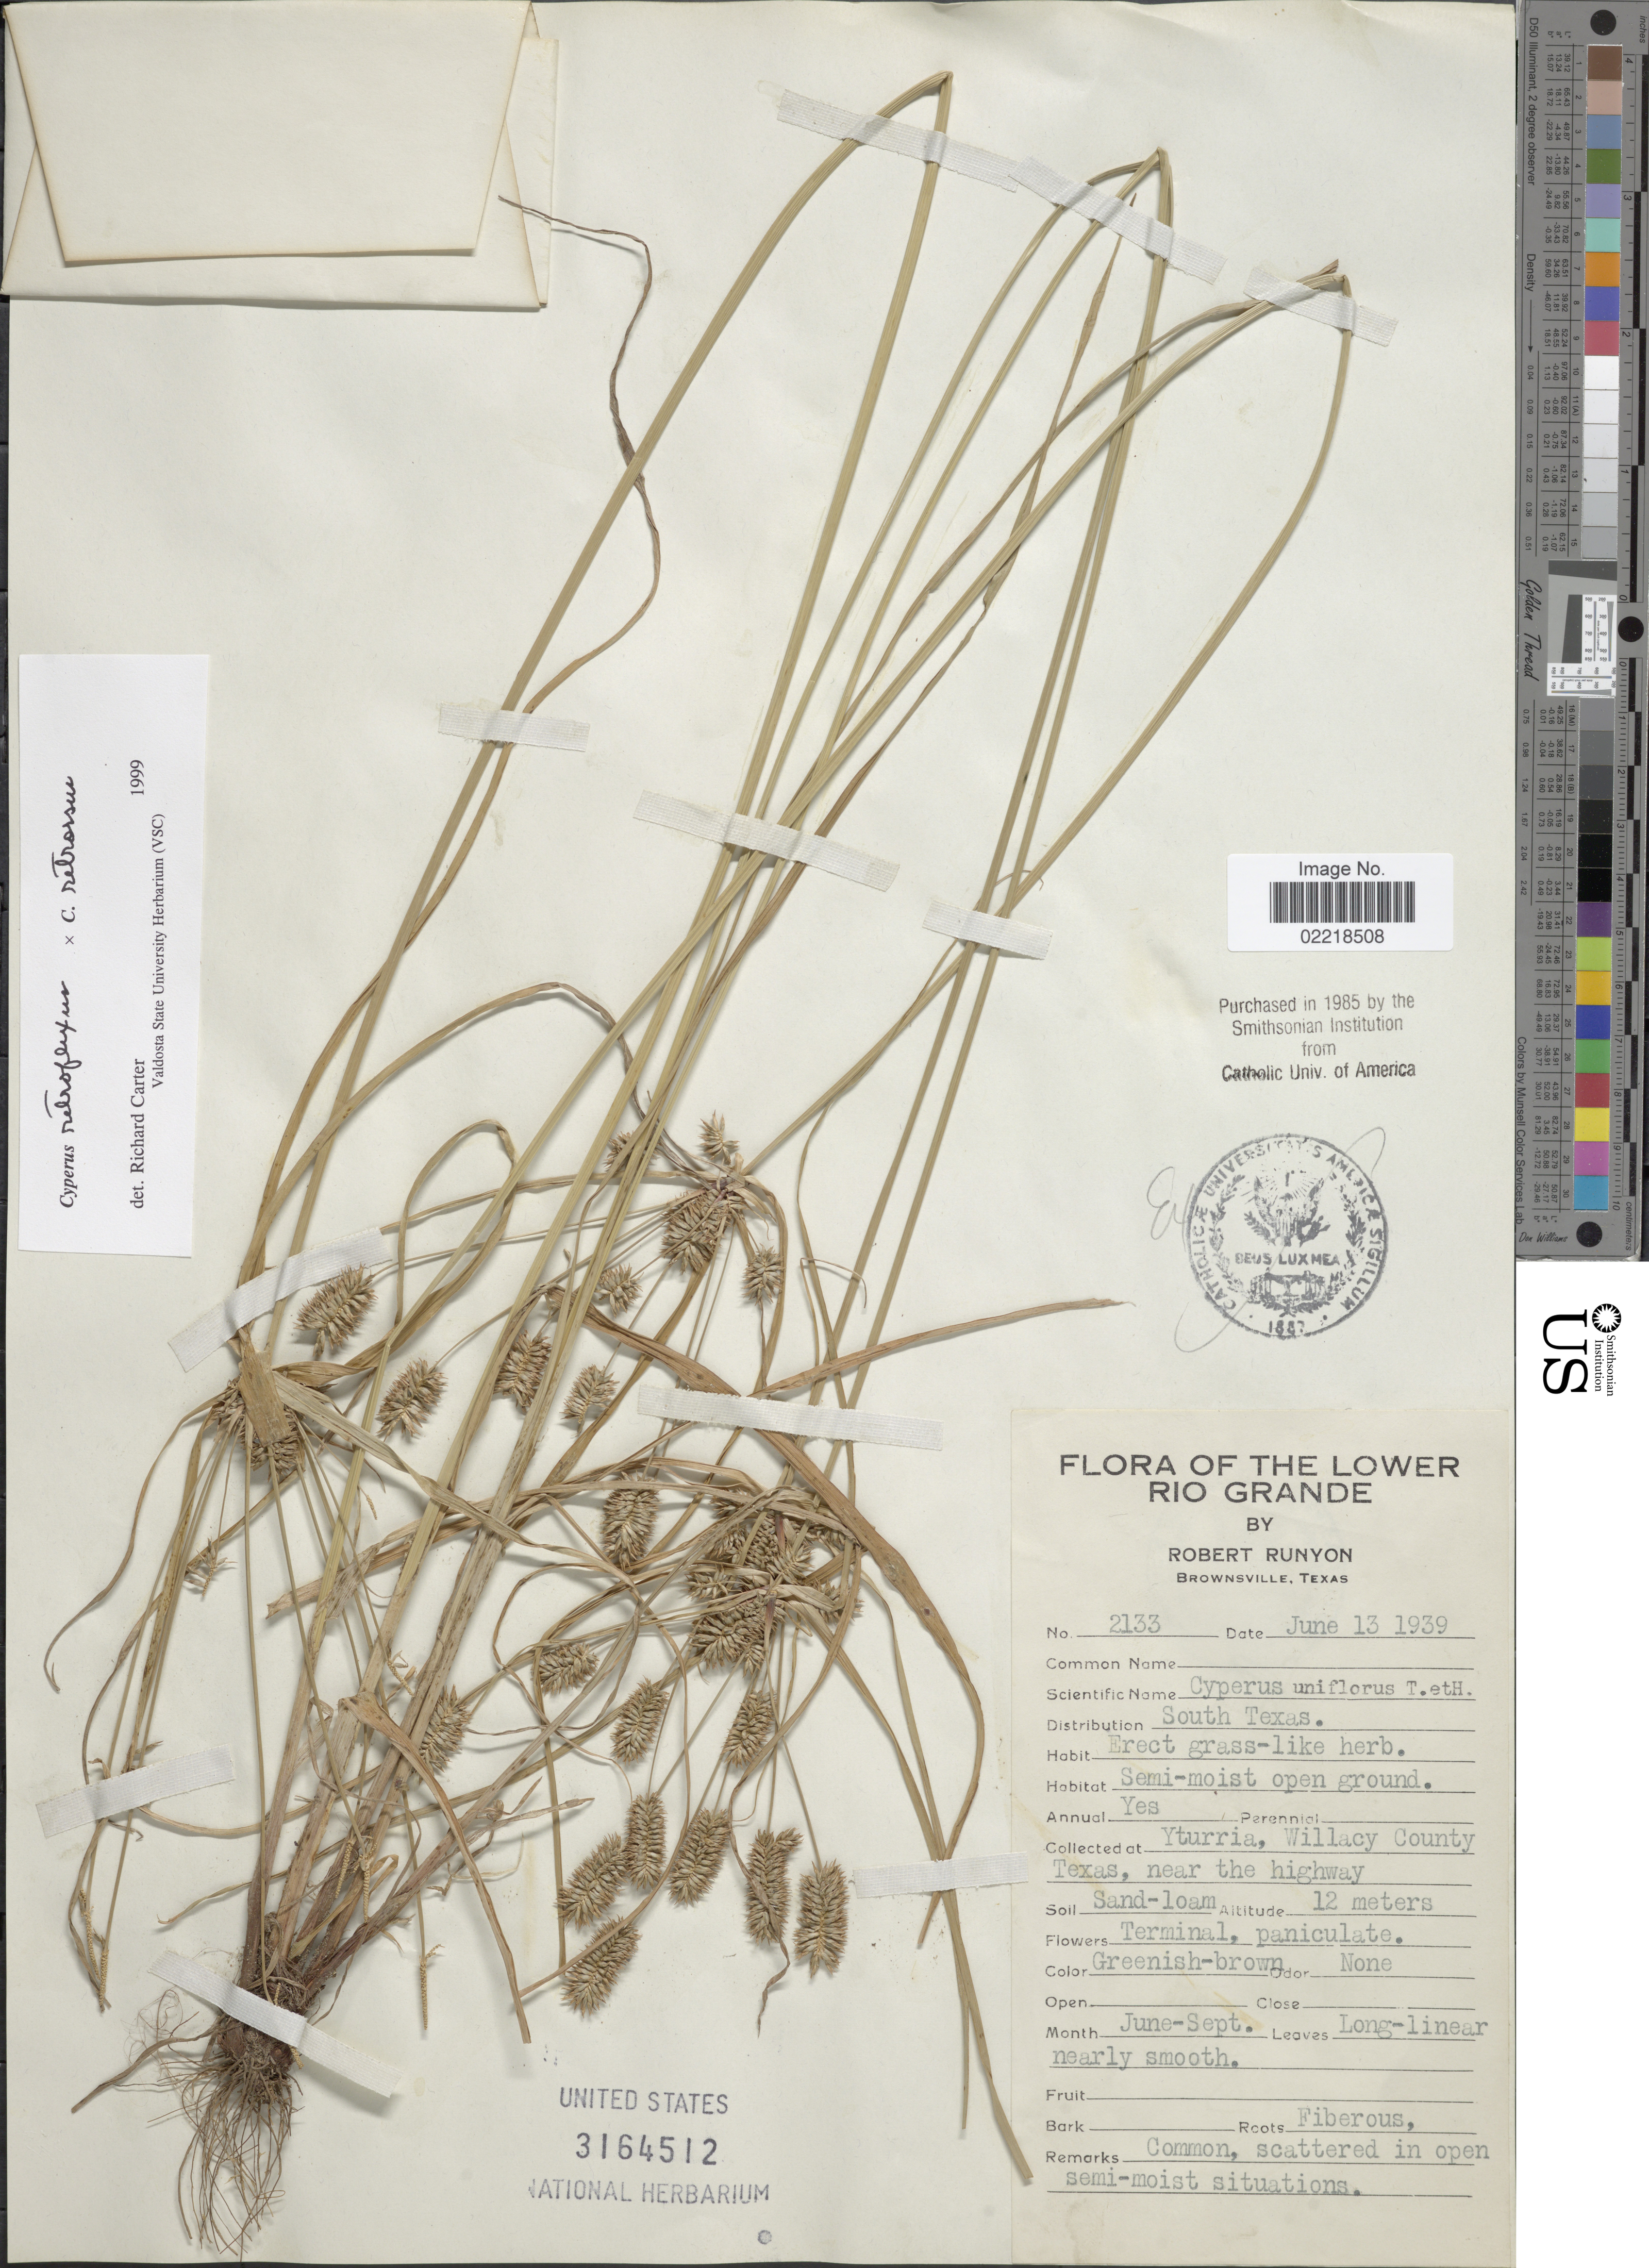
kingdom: Plantae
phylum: Tracheophyta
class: Liliopsida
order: Poales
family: Cyperaceae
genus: Cyperus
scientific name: Cyperus retroflexus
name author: Buckley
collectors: R. Runyon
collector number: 2133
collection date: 1939-06-13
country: United States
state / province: Texas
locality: Lower Rio Grande, Yturria, Willacy County, near the highway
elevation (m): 12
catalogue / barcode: US 3164512